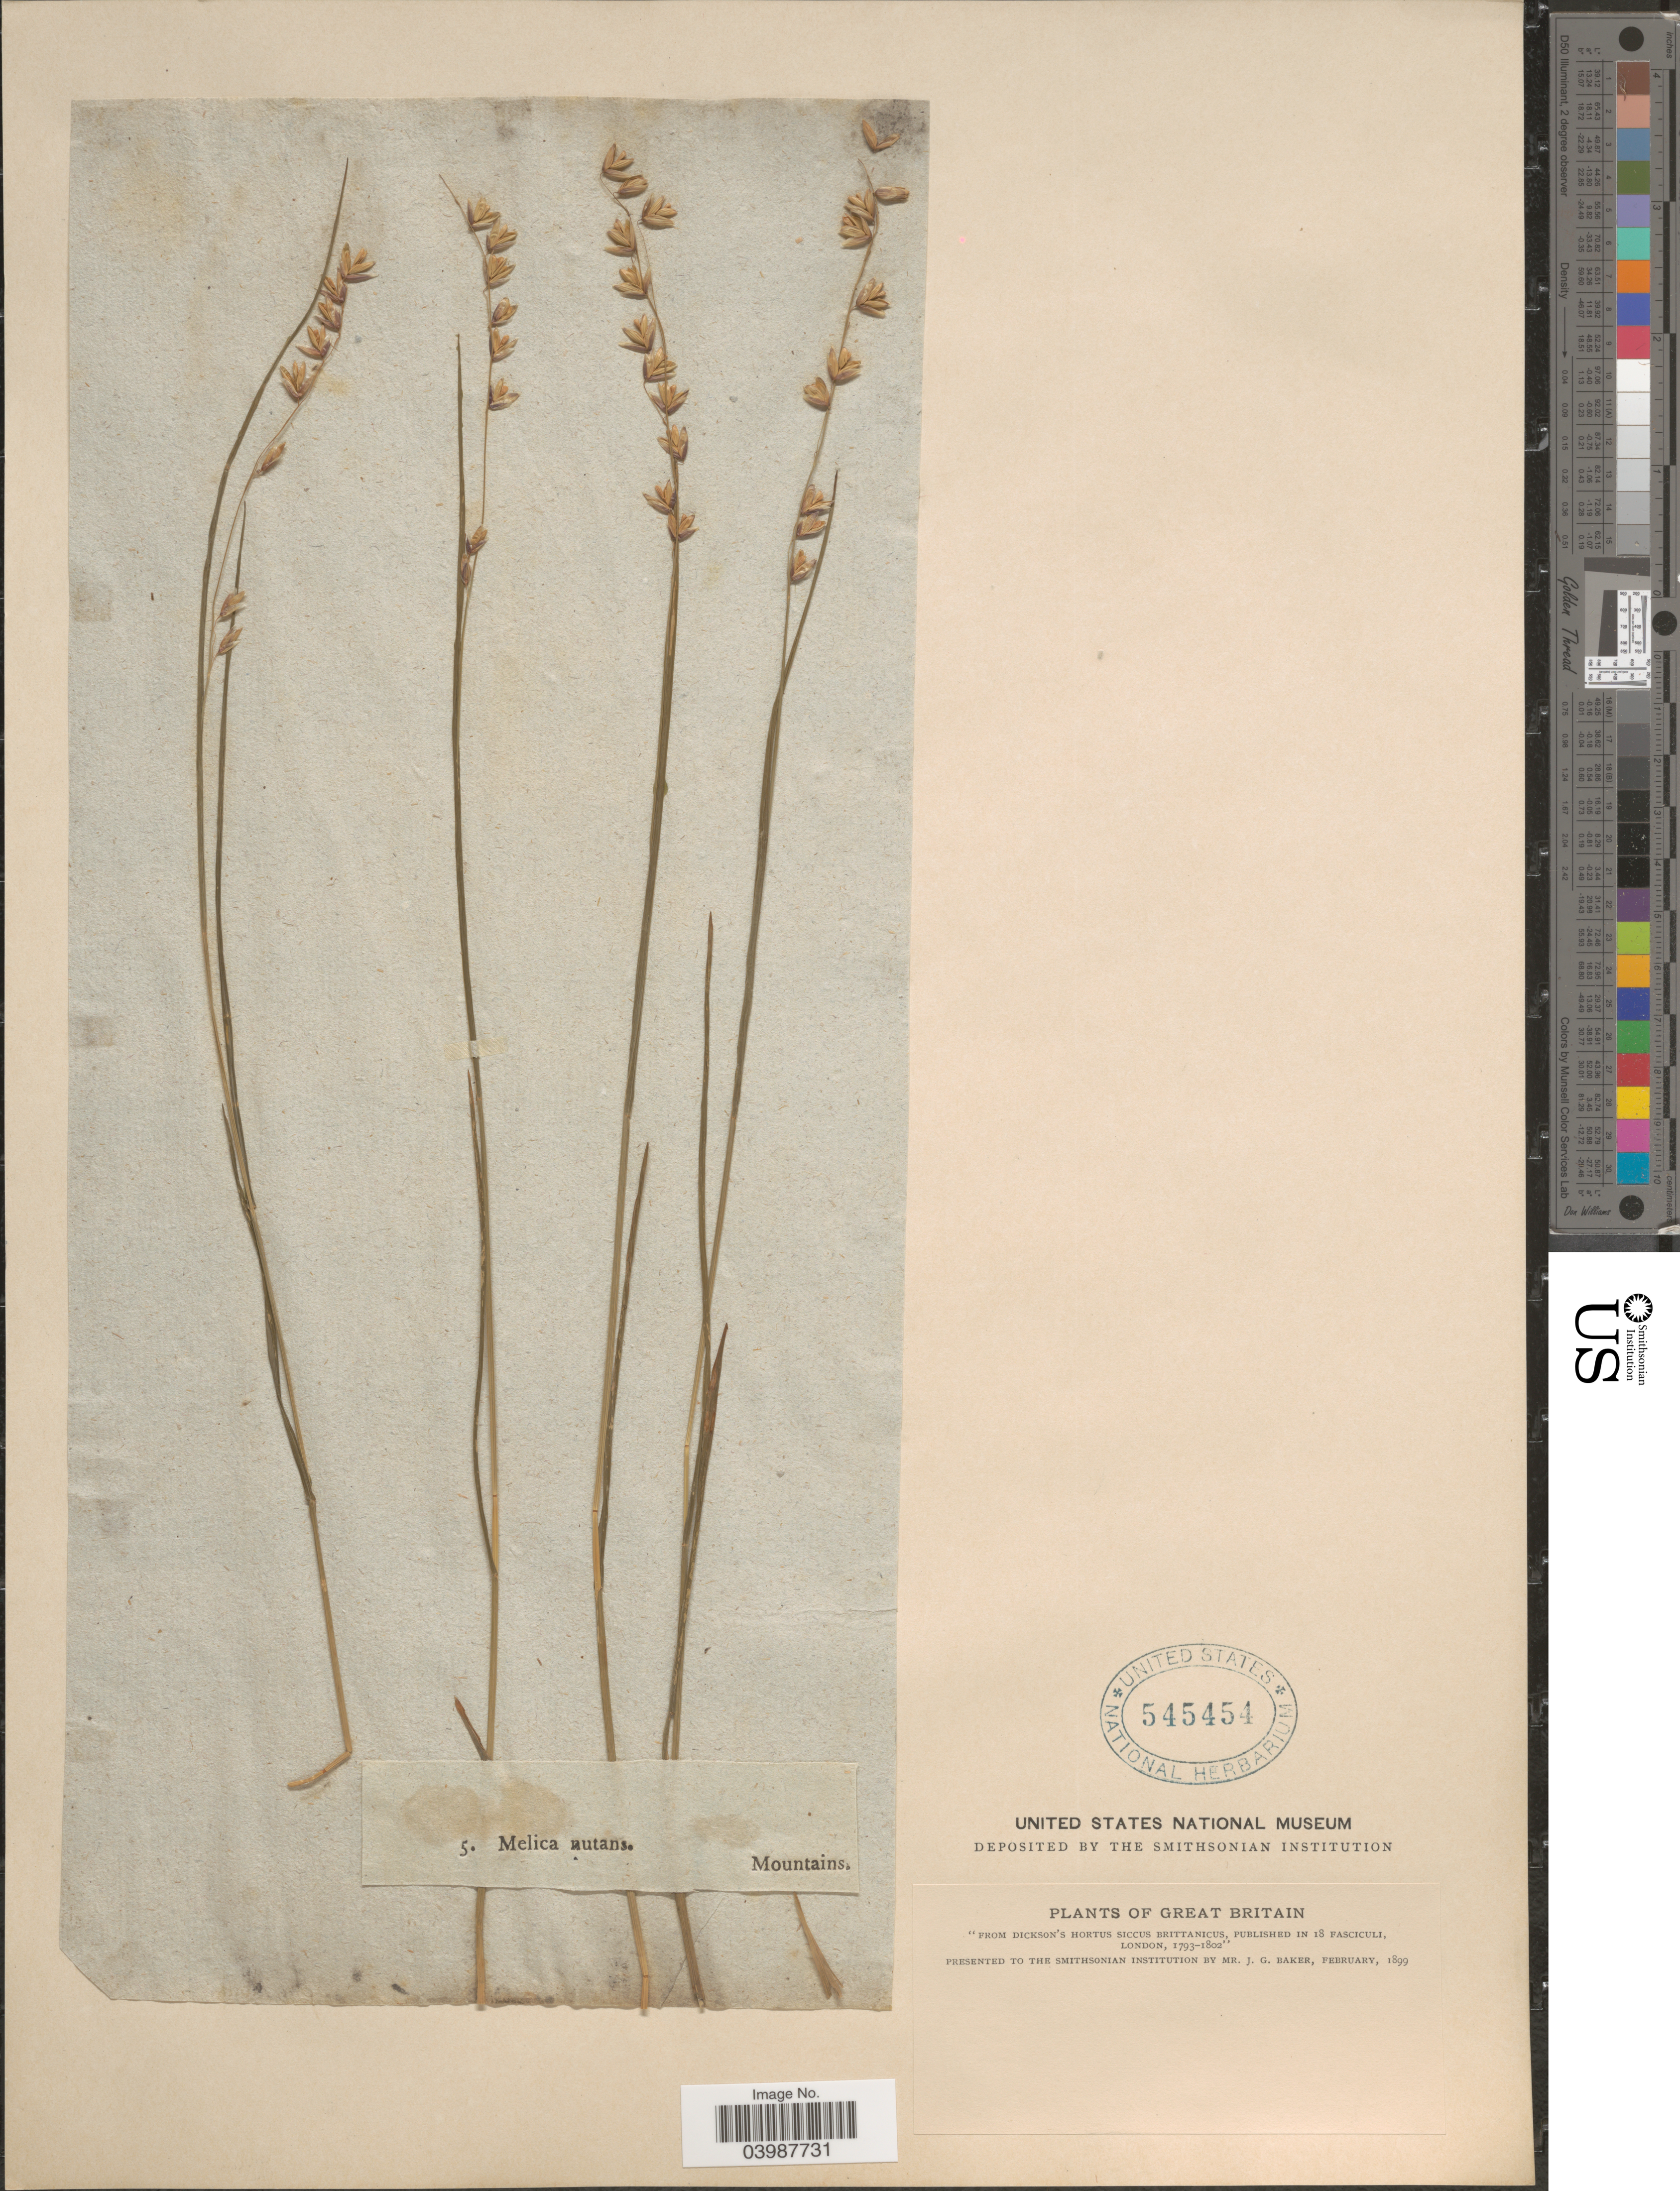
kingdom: Plantae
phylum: Tracheophyta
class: Liliopsida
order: Poales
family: Poaceae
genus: Melica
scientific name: Melica nutans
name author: L.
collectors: J. G. Baker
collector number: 5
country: United Kingdom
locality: Great Britain. Mountains.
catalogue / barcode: US 545454